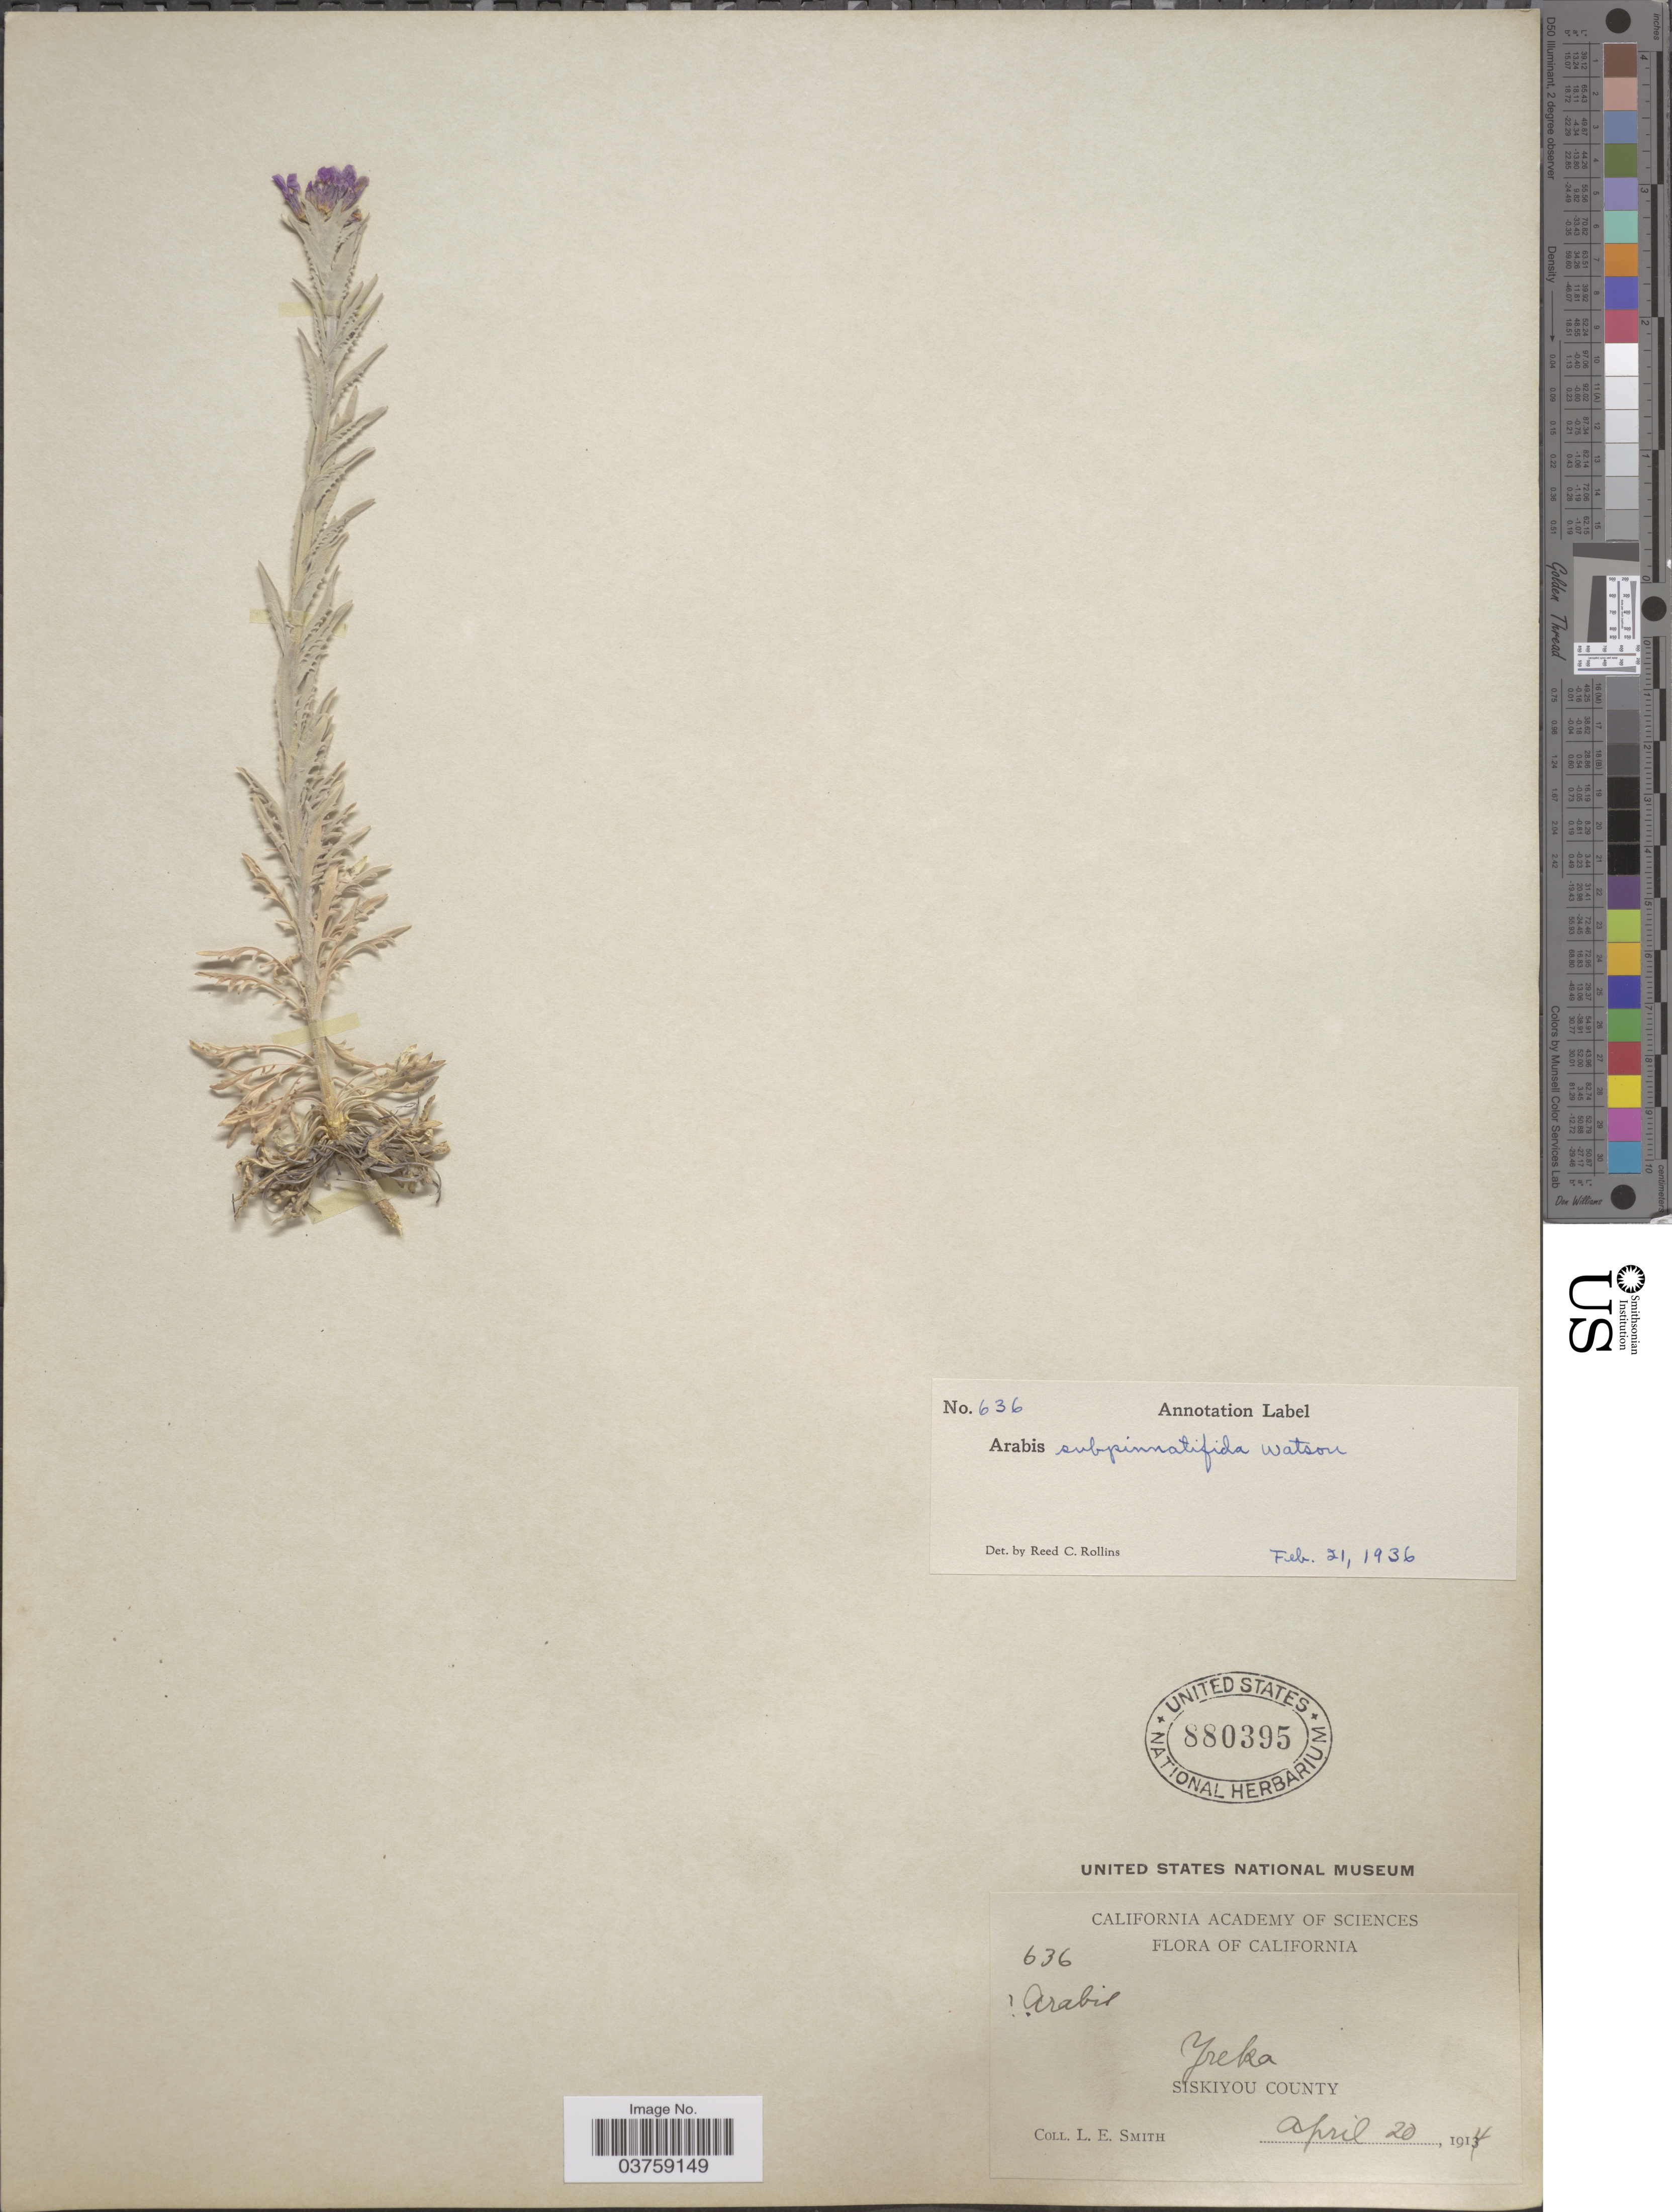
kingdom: Plantae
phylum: Tracheophyta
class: Magnoliopsida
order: Brassicales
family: Brassicaceae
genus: Arabis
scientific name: Arabis subpinnatifida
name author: S. Watson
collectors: L. E. Smith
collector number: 636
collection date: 1914-04-20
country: United States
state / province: California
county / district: Siskiyou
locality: Yreka, Siskiyou County.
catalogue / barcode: US 880395